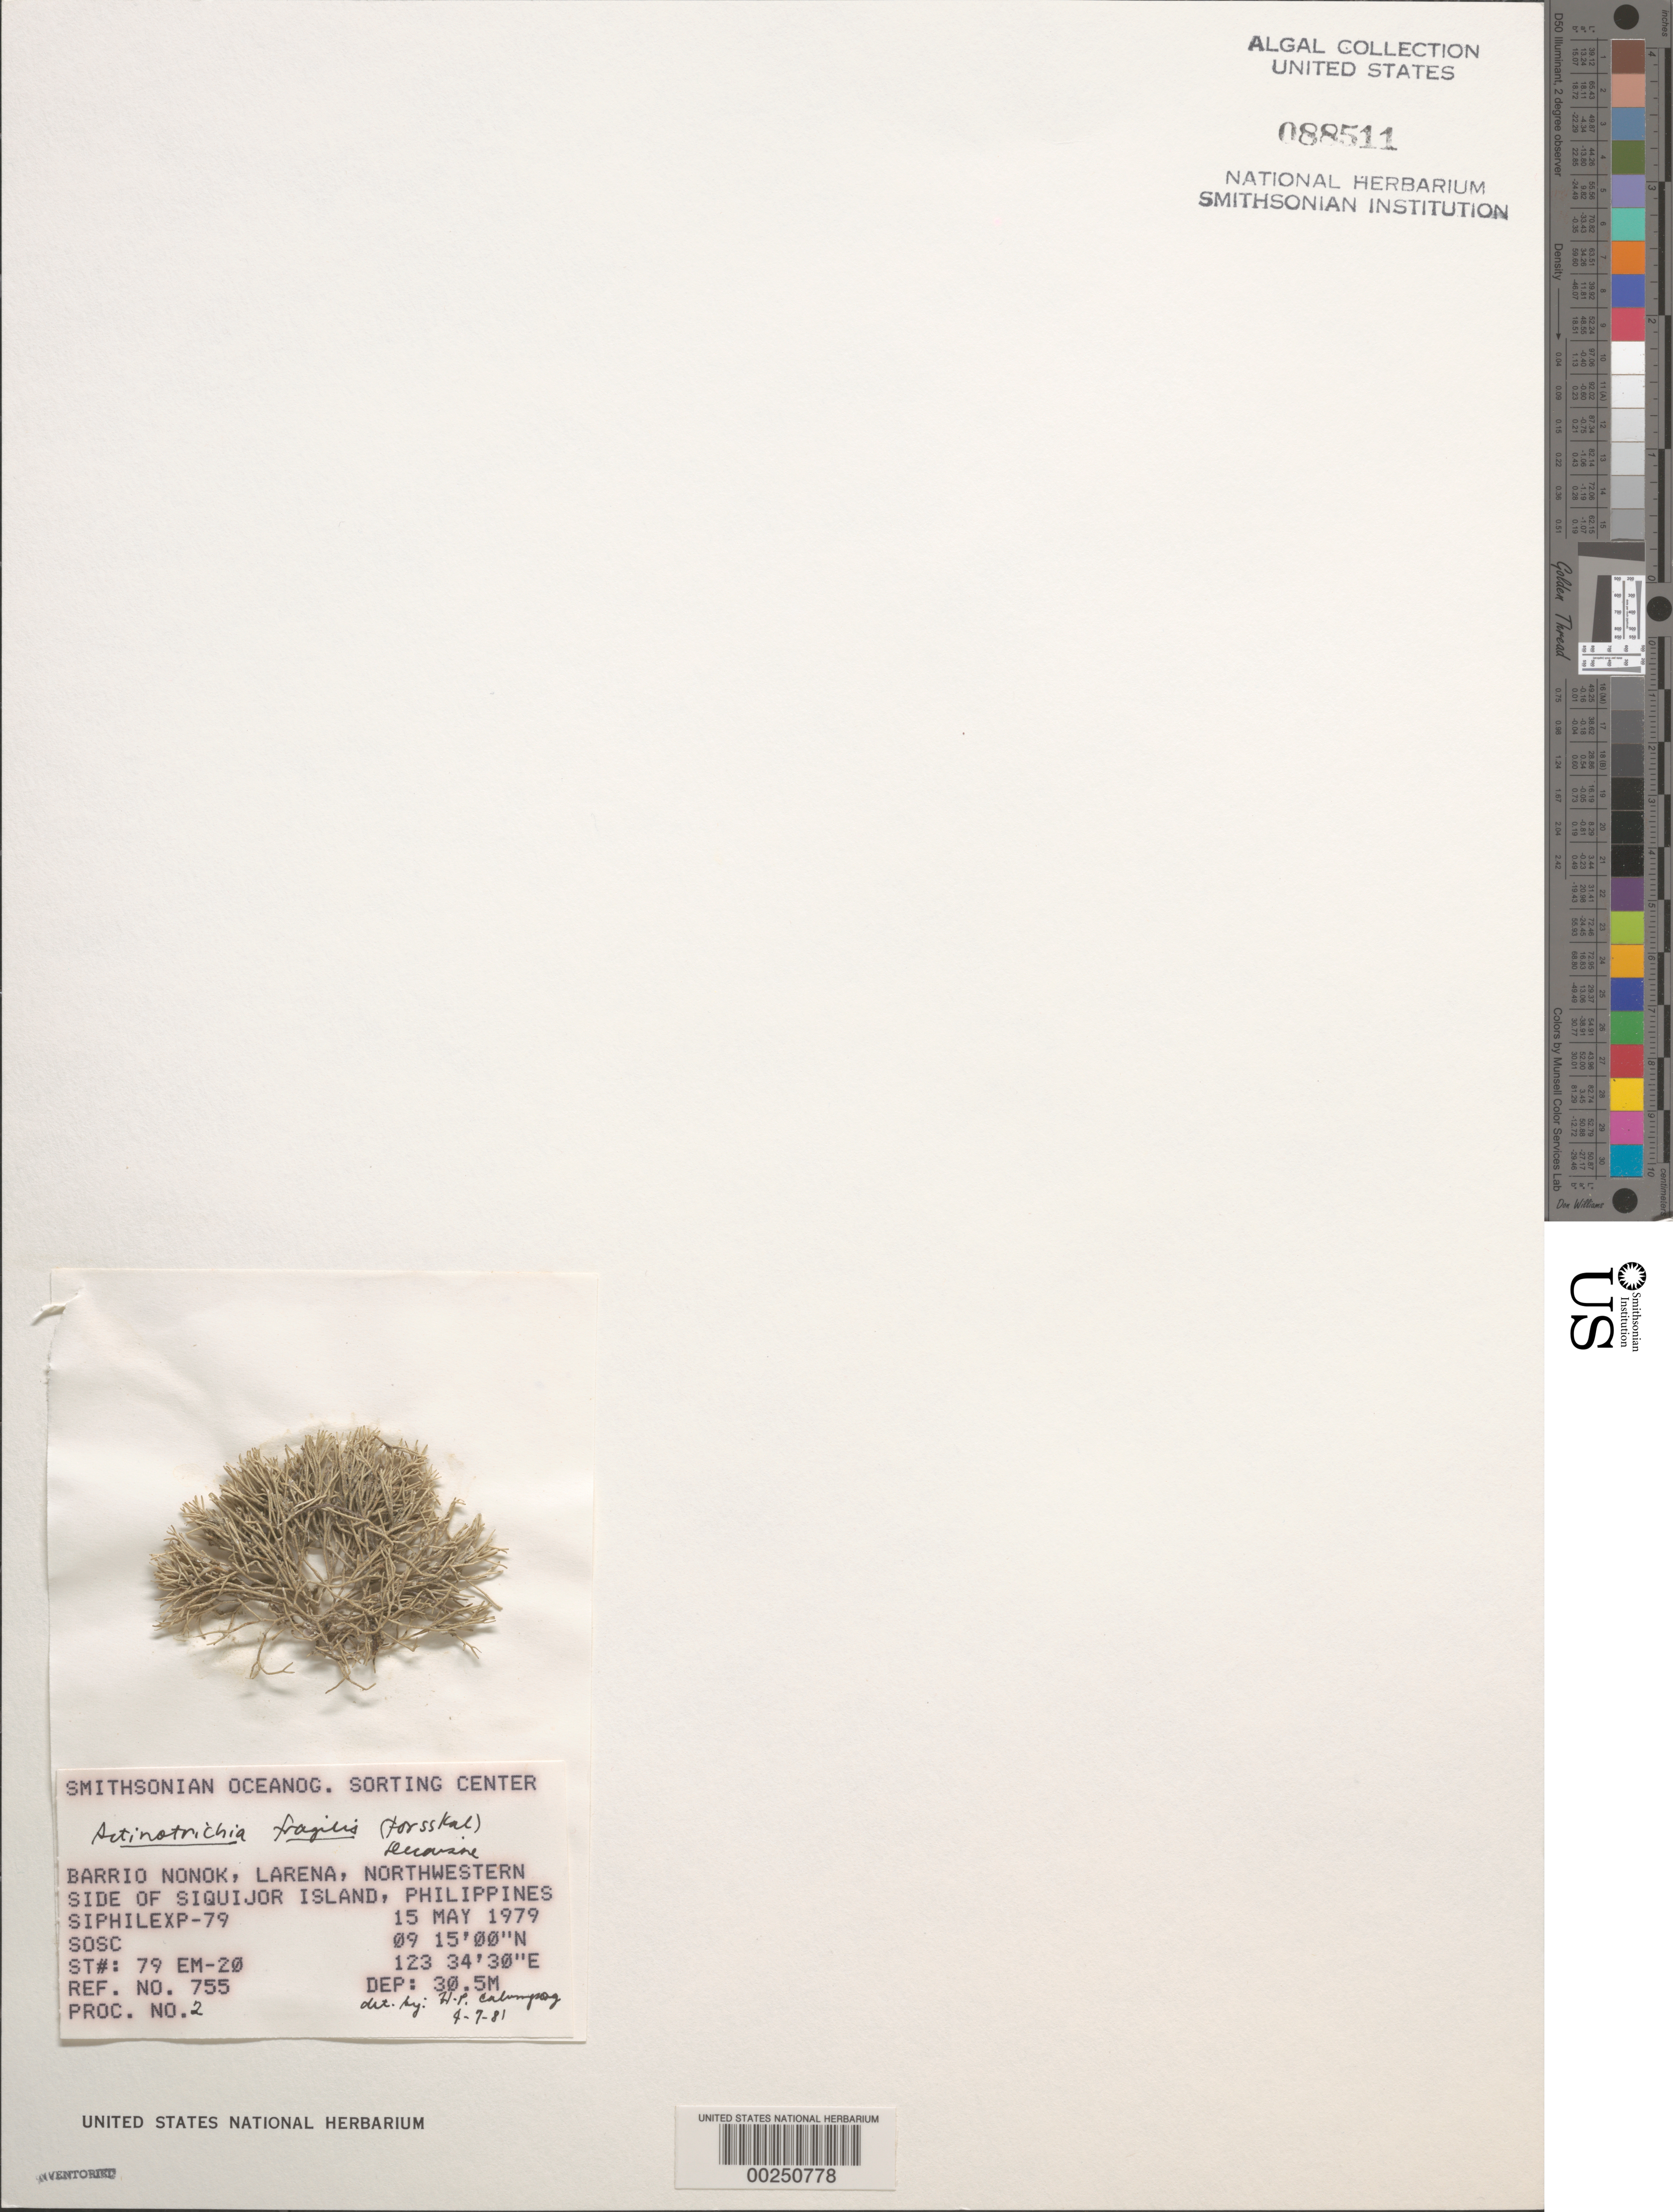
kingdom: Plantae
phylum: Rhodophyta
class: Florideophyceae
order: Nemaliales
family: Galaxauraceae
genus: Actinotrichia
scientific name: Actinotrichia fragilis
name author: (Forssk.) Børgesen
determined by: Calumpong, H. P.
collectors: SOSC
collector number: Station 79 Em-20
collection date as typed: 15 May 1979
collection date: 1979-05-15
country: Philippines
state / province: Central Visayas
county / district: Siquijor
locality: Siquijor island, larena, barrio nonok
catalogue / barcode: US 88511